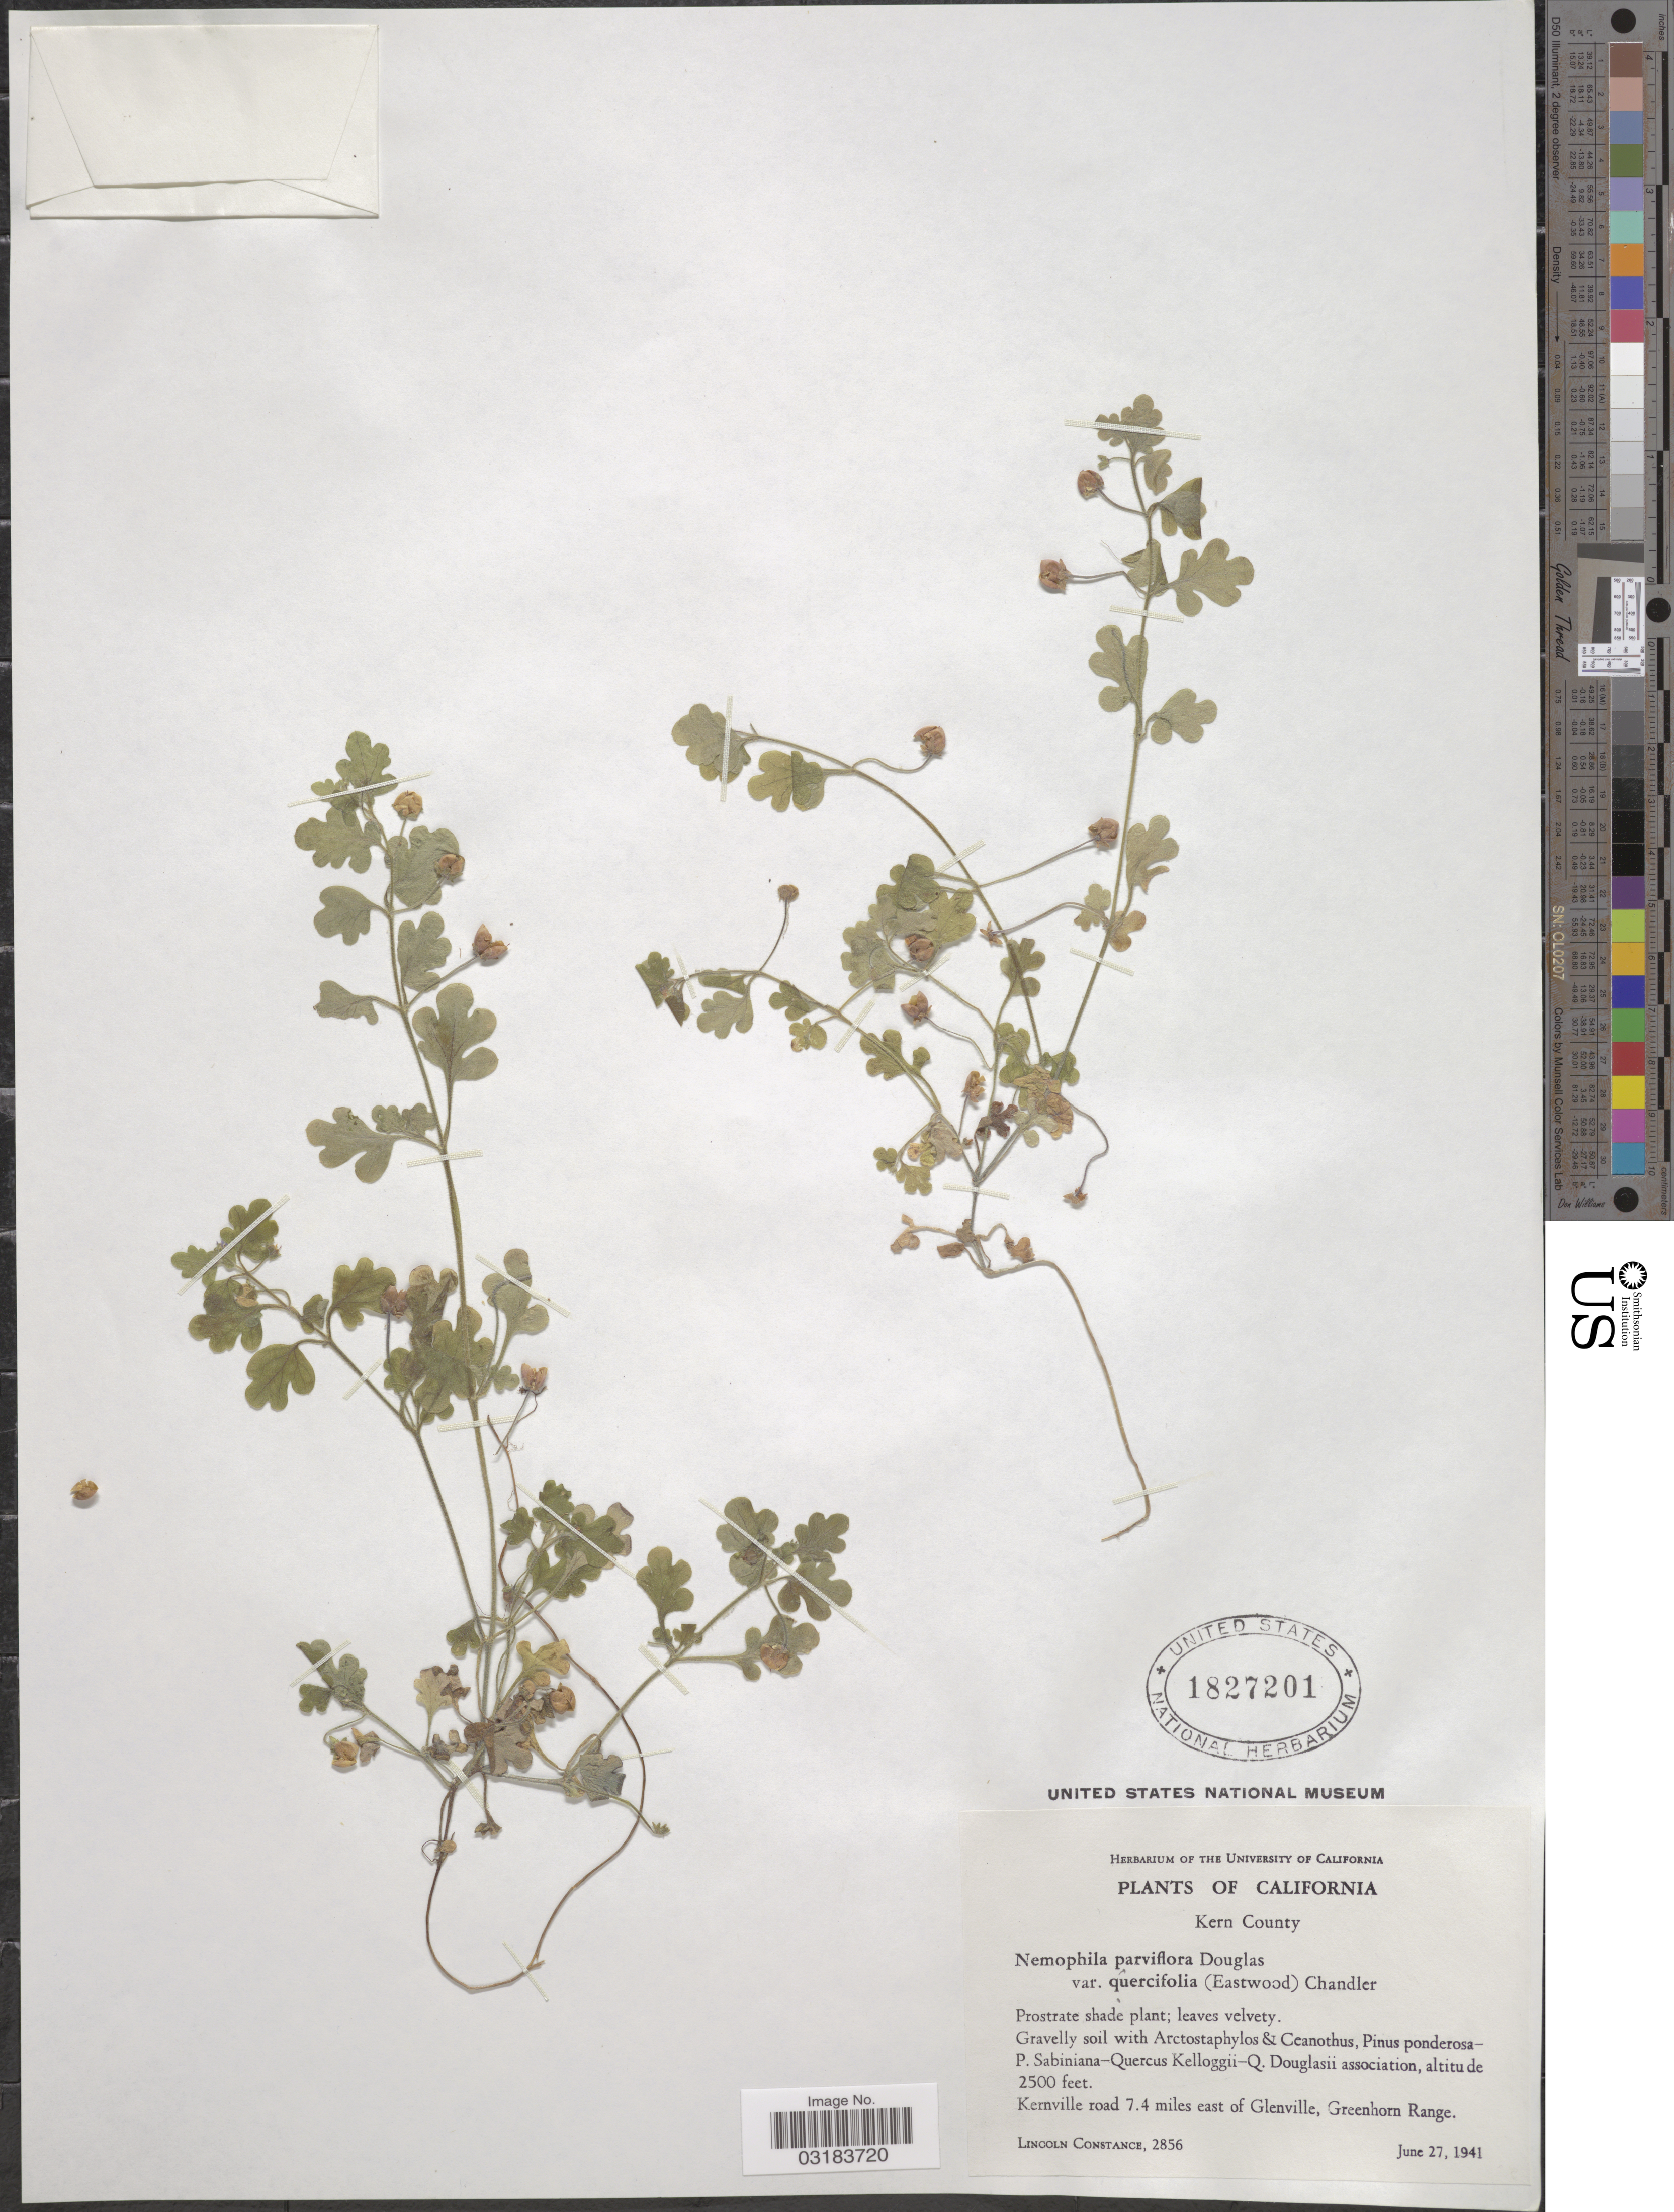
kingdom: Plantae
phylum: Tracheophyta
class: Magnoliopsida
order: Boraginales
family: Hydrophyllaceae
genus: Nemophila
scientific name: Nemophila parviflora var. quercifolia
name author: (Eastw.) H.P. Chandler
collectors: L. Constance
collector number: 2856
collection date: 1941-06-27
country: United States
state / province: California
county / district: Kern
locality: Kern County. Kernville road 7.4 miles east of Glenville, Greenhorn Range.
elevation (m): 762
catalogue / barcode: US 1827201